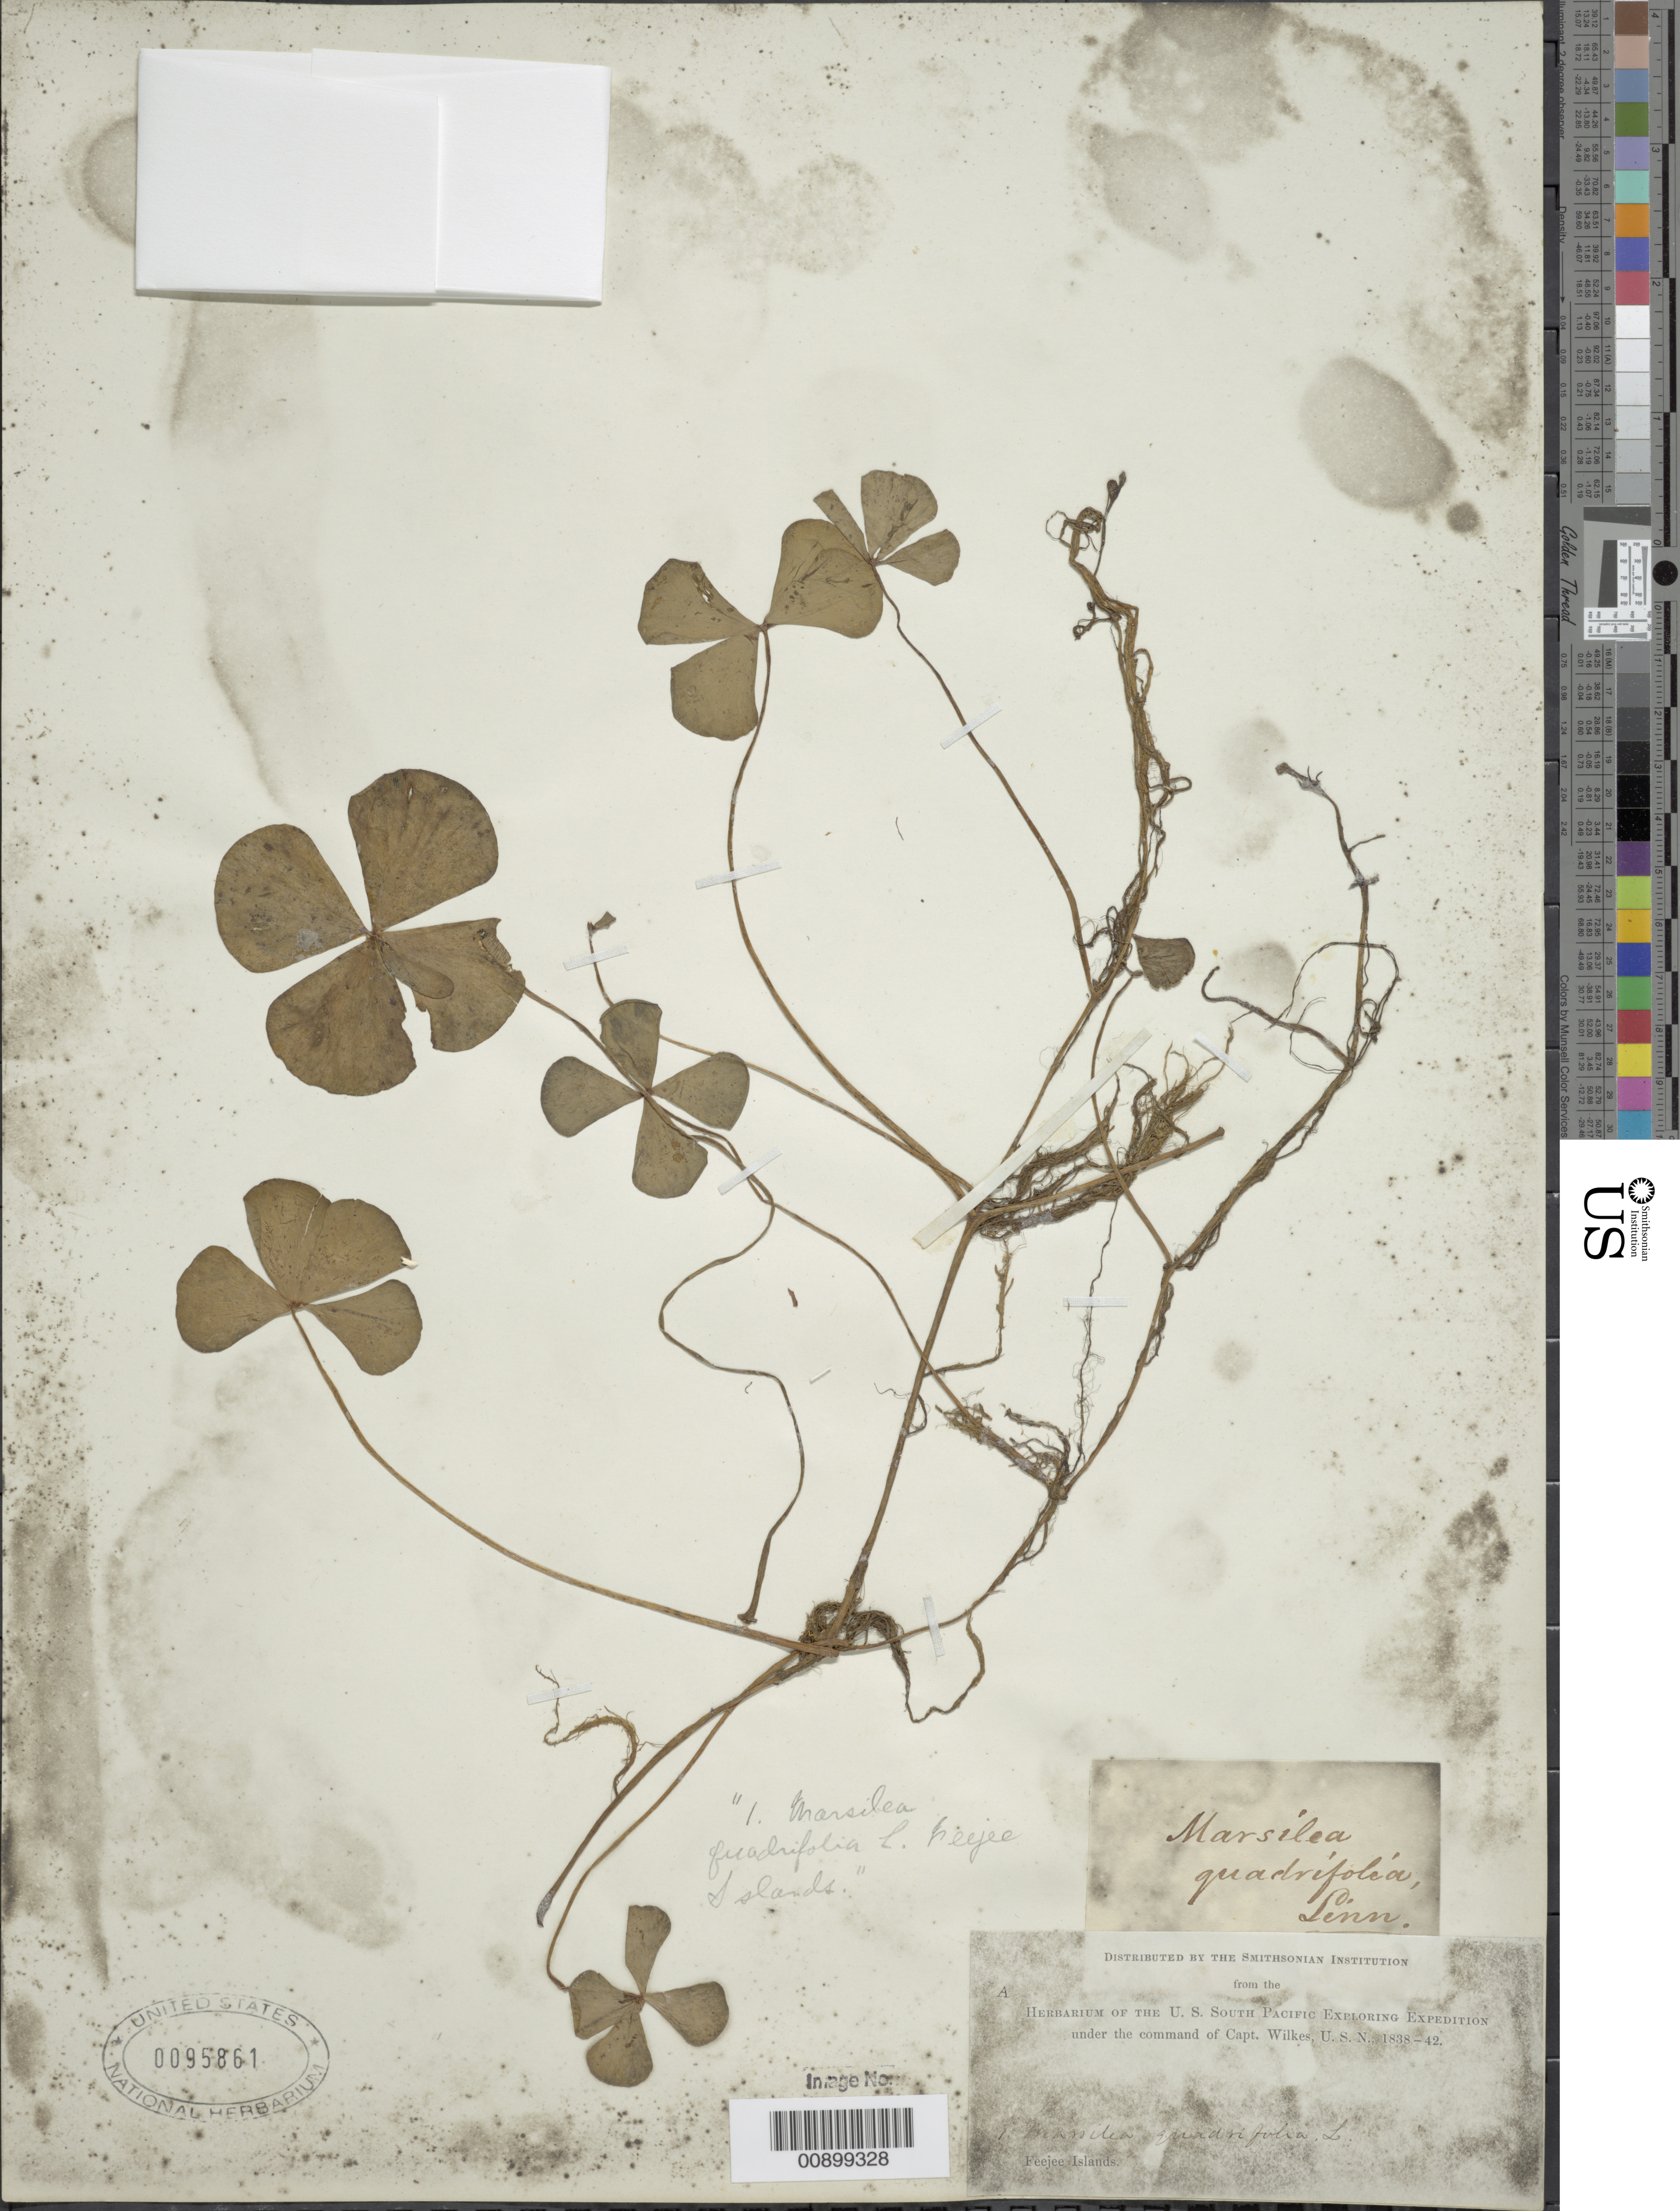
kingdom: Plantae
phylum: Tracheophyta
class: Polypodiopsida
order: Salviniales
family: Marsileaceae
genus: Marsilea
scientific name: Marsilea mutica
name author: Mett.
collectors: Wilkes Explor. Exped.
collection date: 1838/1842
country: Fiji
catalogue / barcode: US 95861